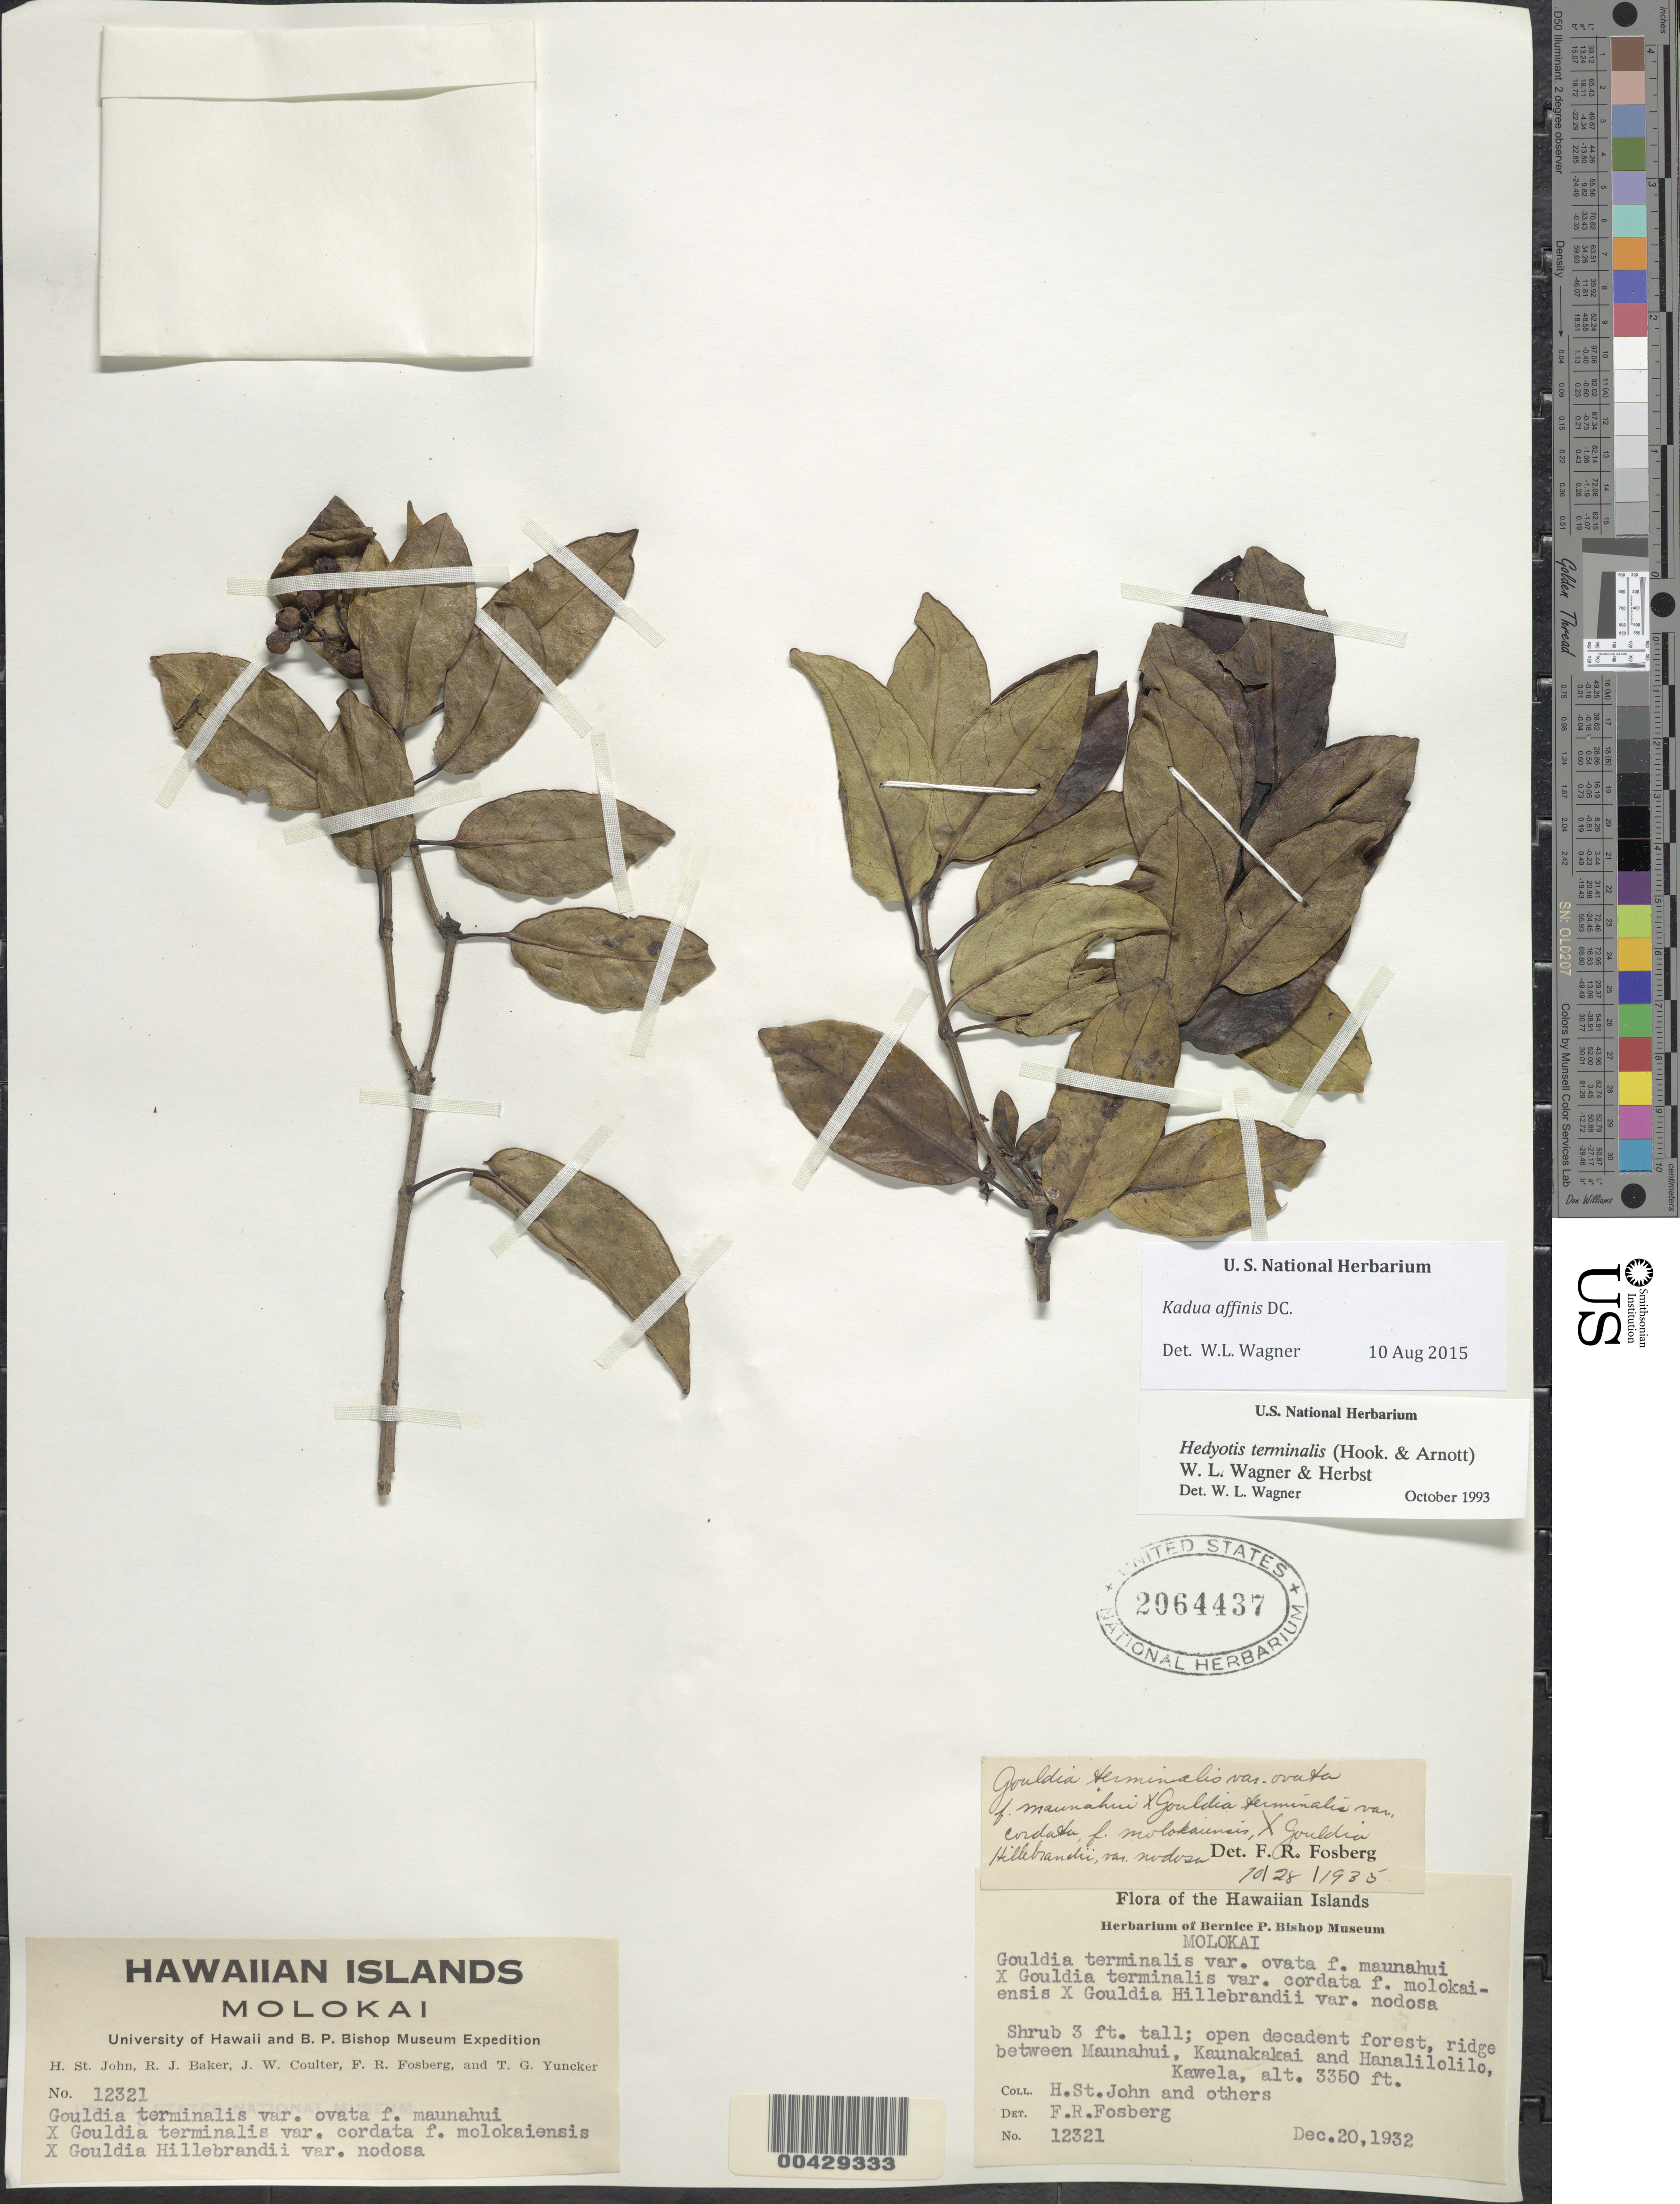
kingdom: Plantae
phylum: Tracheophyta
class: Magnoliopsida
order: Gentianales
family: Rubiaceae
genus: Kadua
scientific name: Kadua affinis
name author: DC.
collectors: H. St. John, R. J. Baker, J. W. Coulter & F. R. Fosberg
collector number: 12321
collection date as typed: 20 Dec 1932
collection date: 1932-12-20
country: United States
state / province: Hawaii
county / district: Maui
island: Moloka'i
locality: Open decadent forest, ridge between Maunahui, Kaunakakai and Hanalilolilo, Kawela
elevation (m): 1021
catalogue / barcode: US 2064437